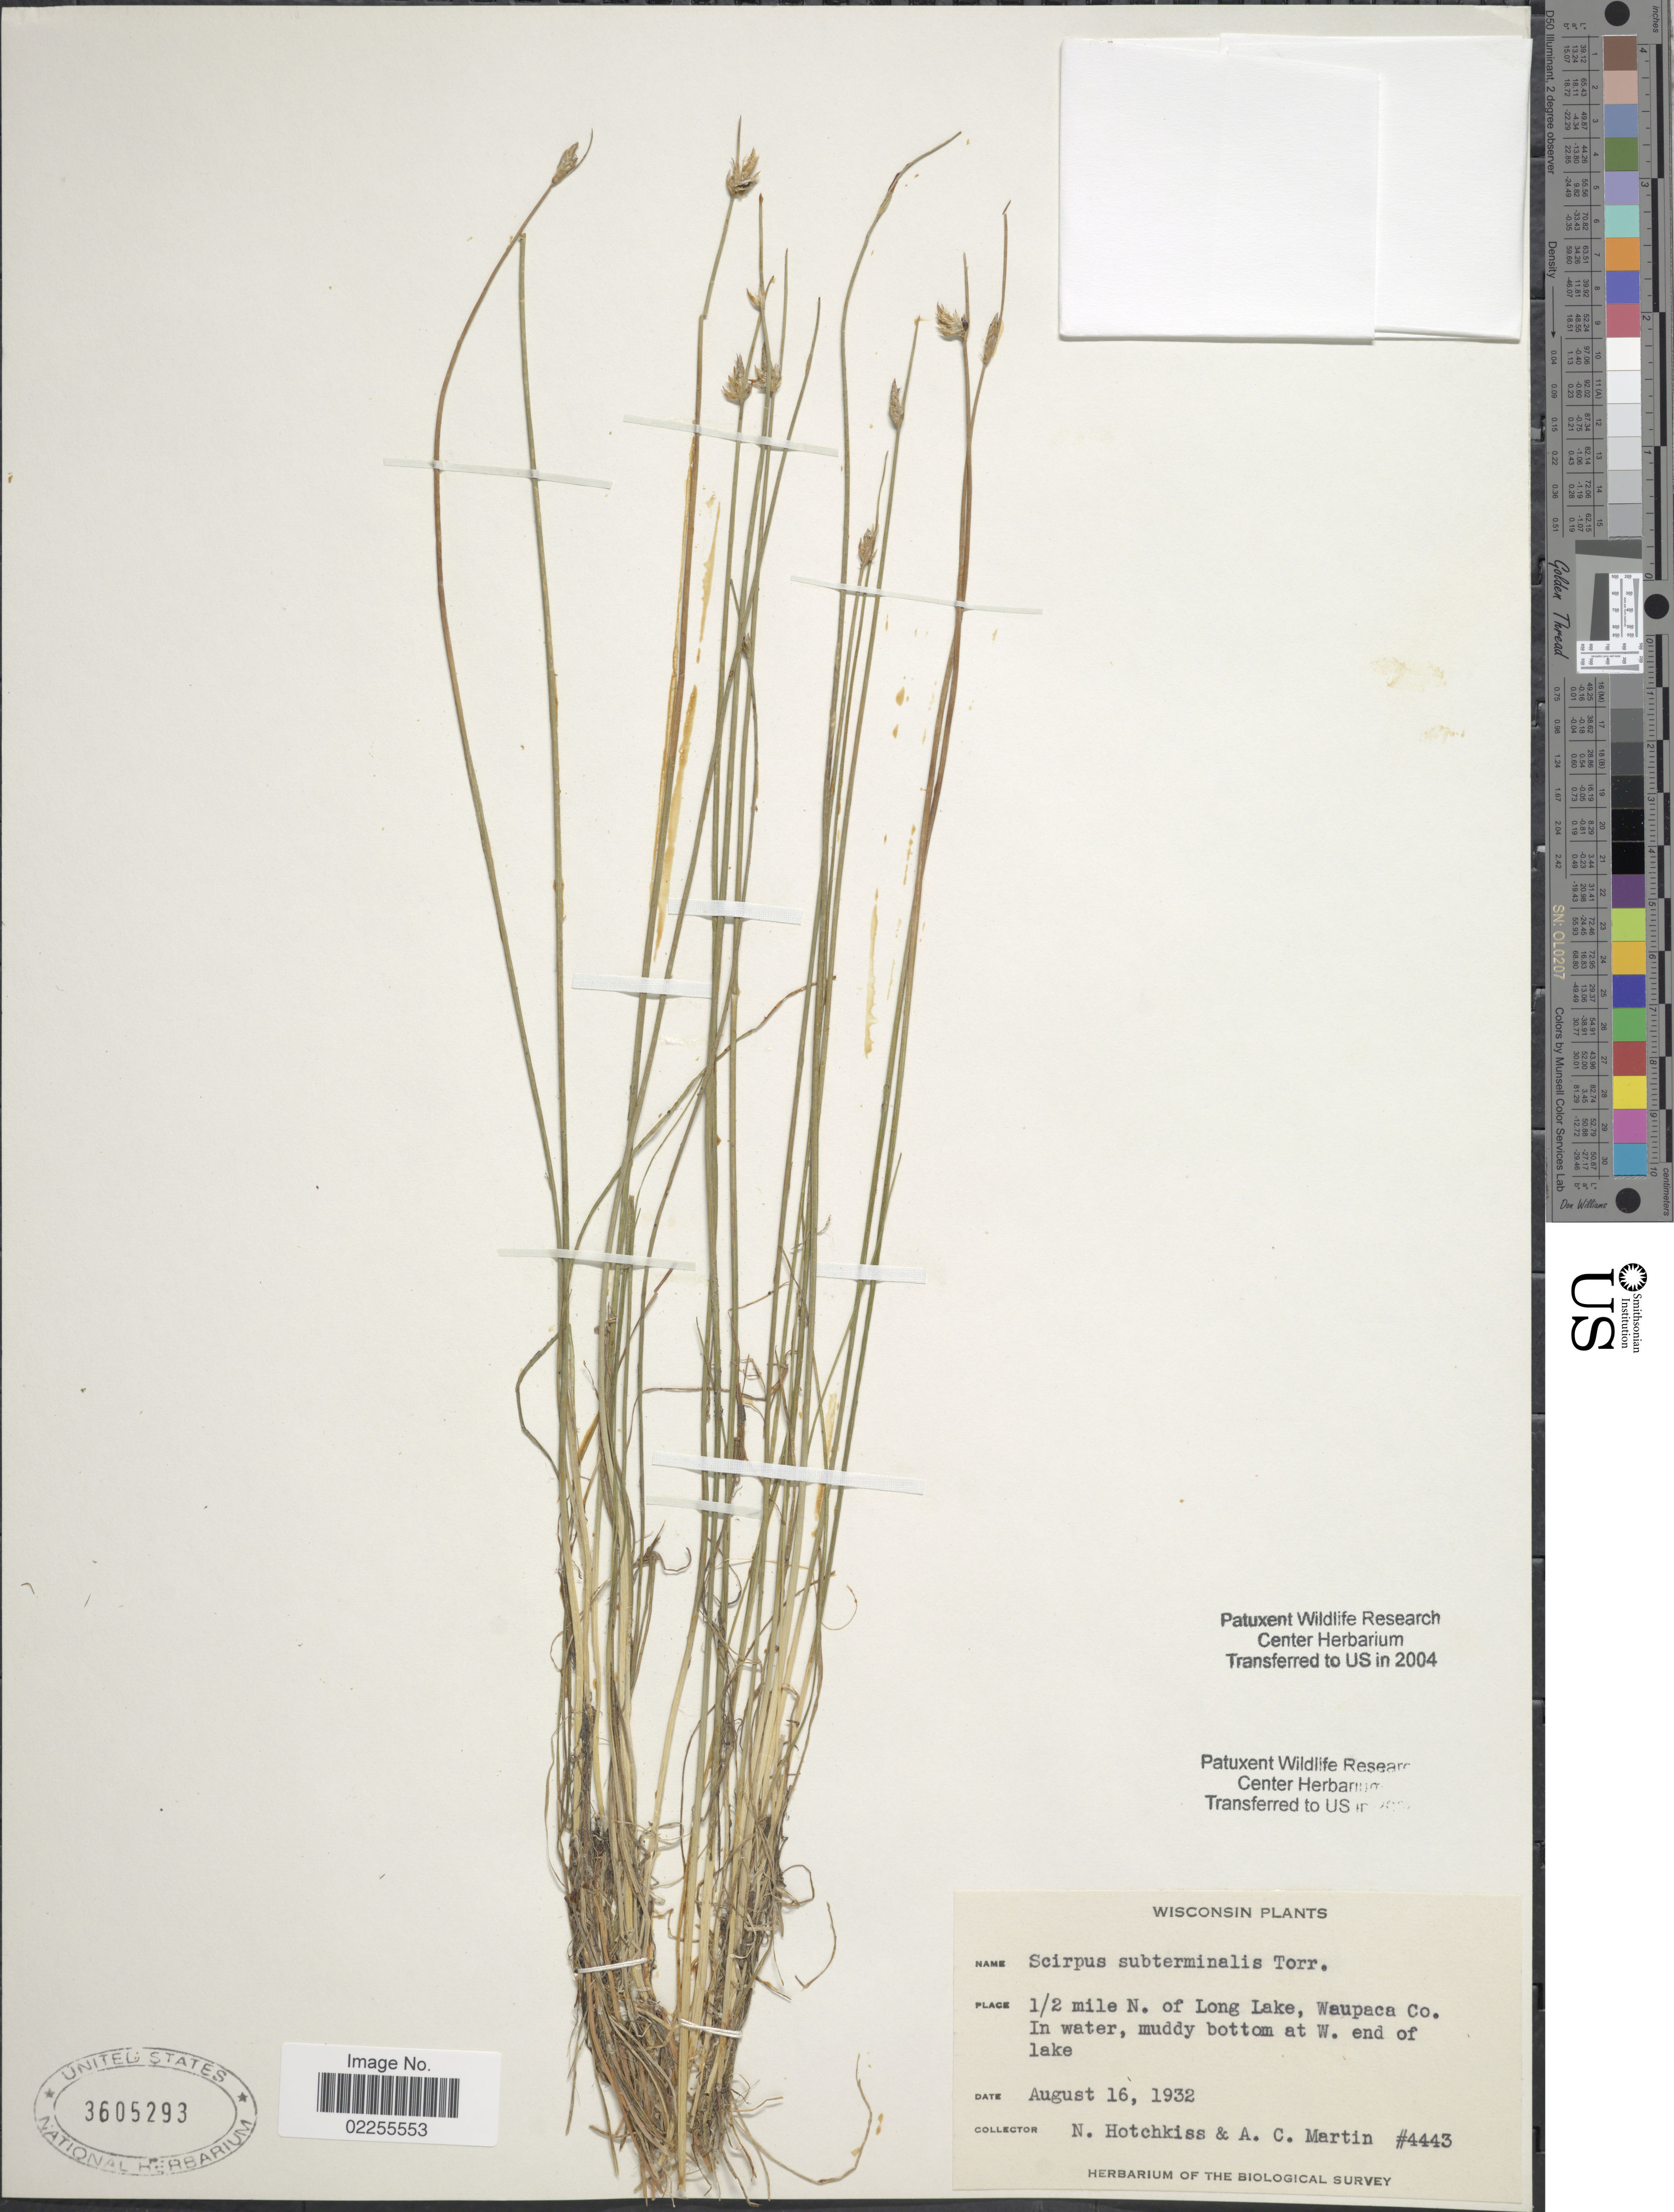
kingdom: Plantae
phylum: Tracheophyta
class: Liliopsida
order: Poales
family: Cyperaceae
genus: Schoenoplectus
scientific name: Schoenoplectus subterminalis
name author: (Torr.) Soják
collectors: N. Hotchkiss & A. C. Martin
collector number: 4443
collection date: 1932-08-16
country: United States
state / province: Wisconsin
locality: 1/2 mile N. of Long Lake, Waupaca Co., in water, muddy bottom at W. end of lake.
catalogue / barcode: US 3605293